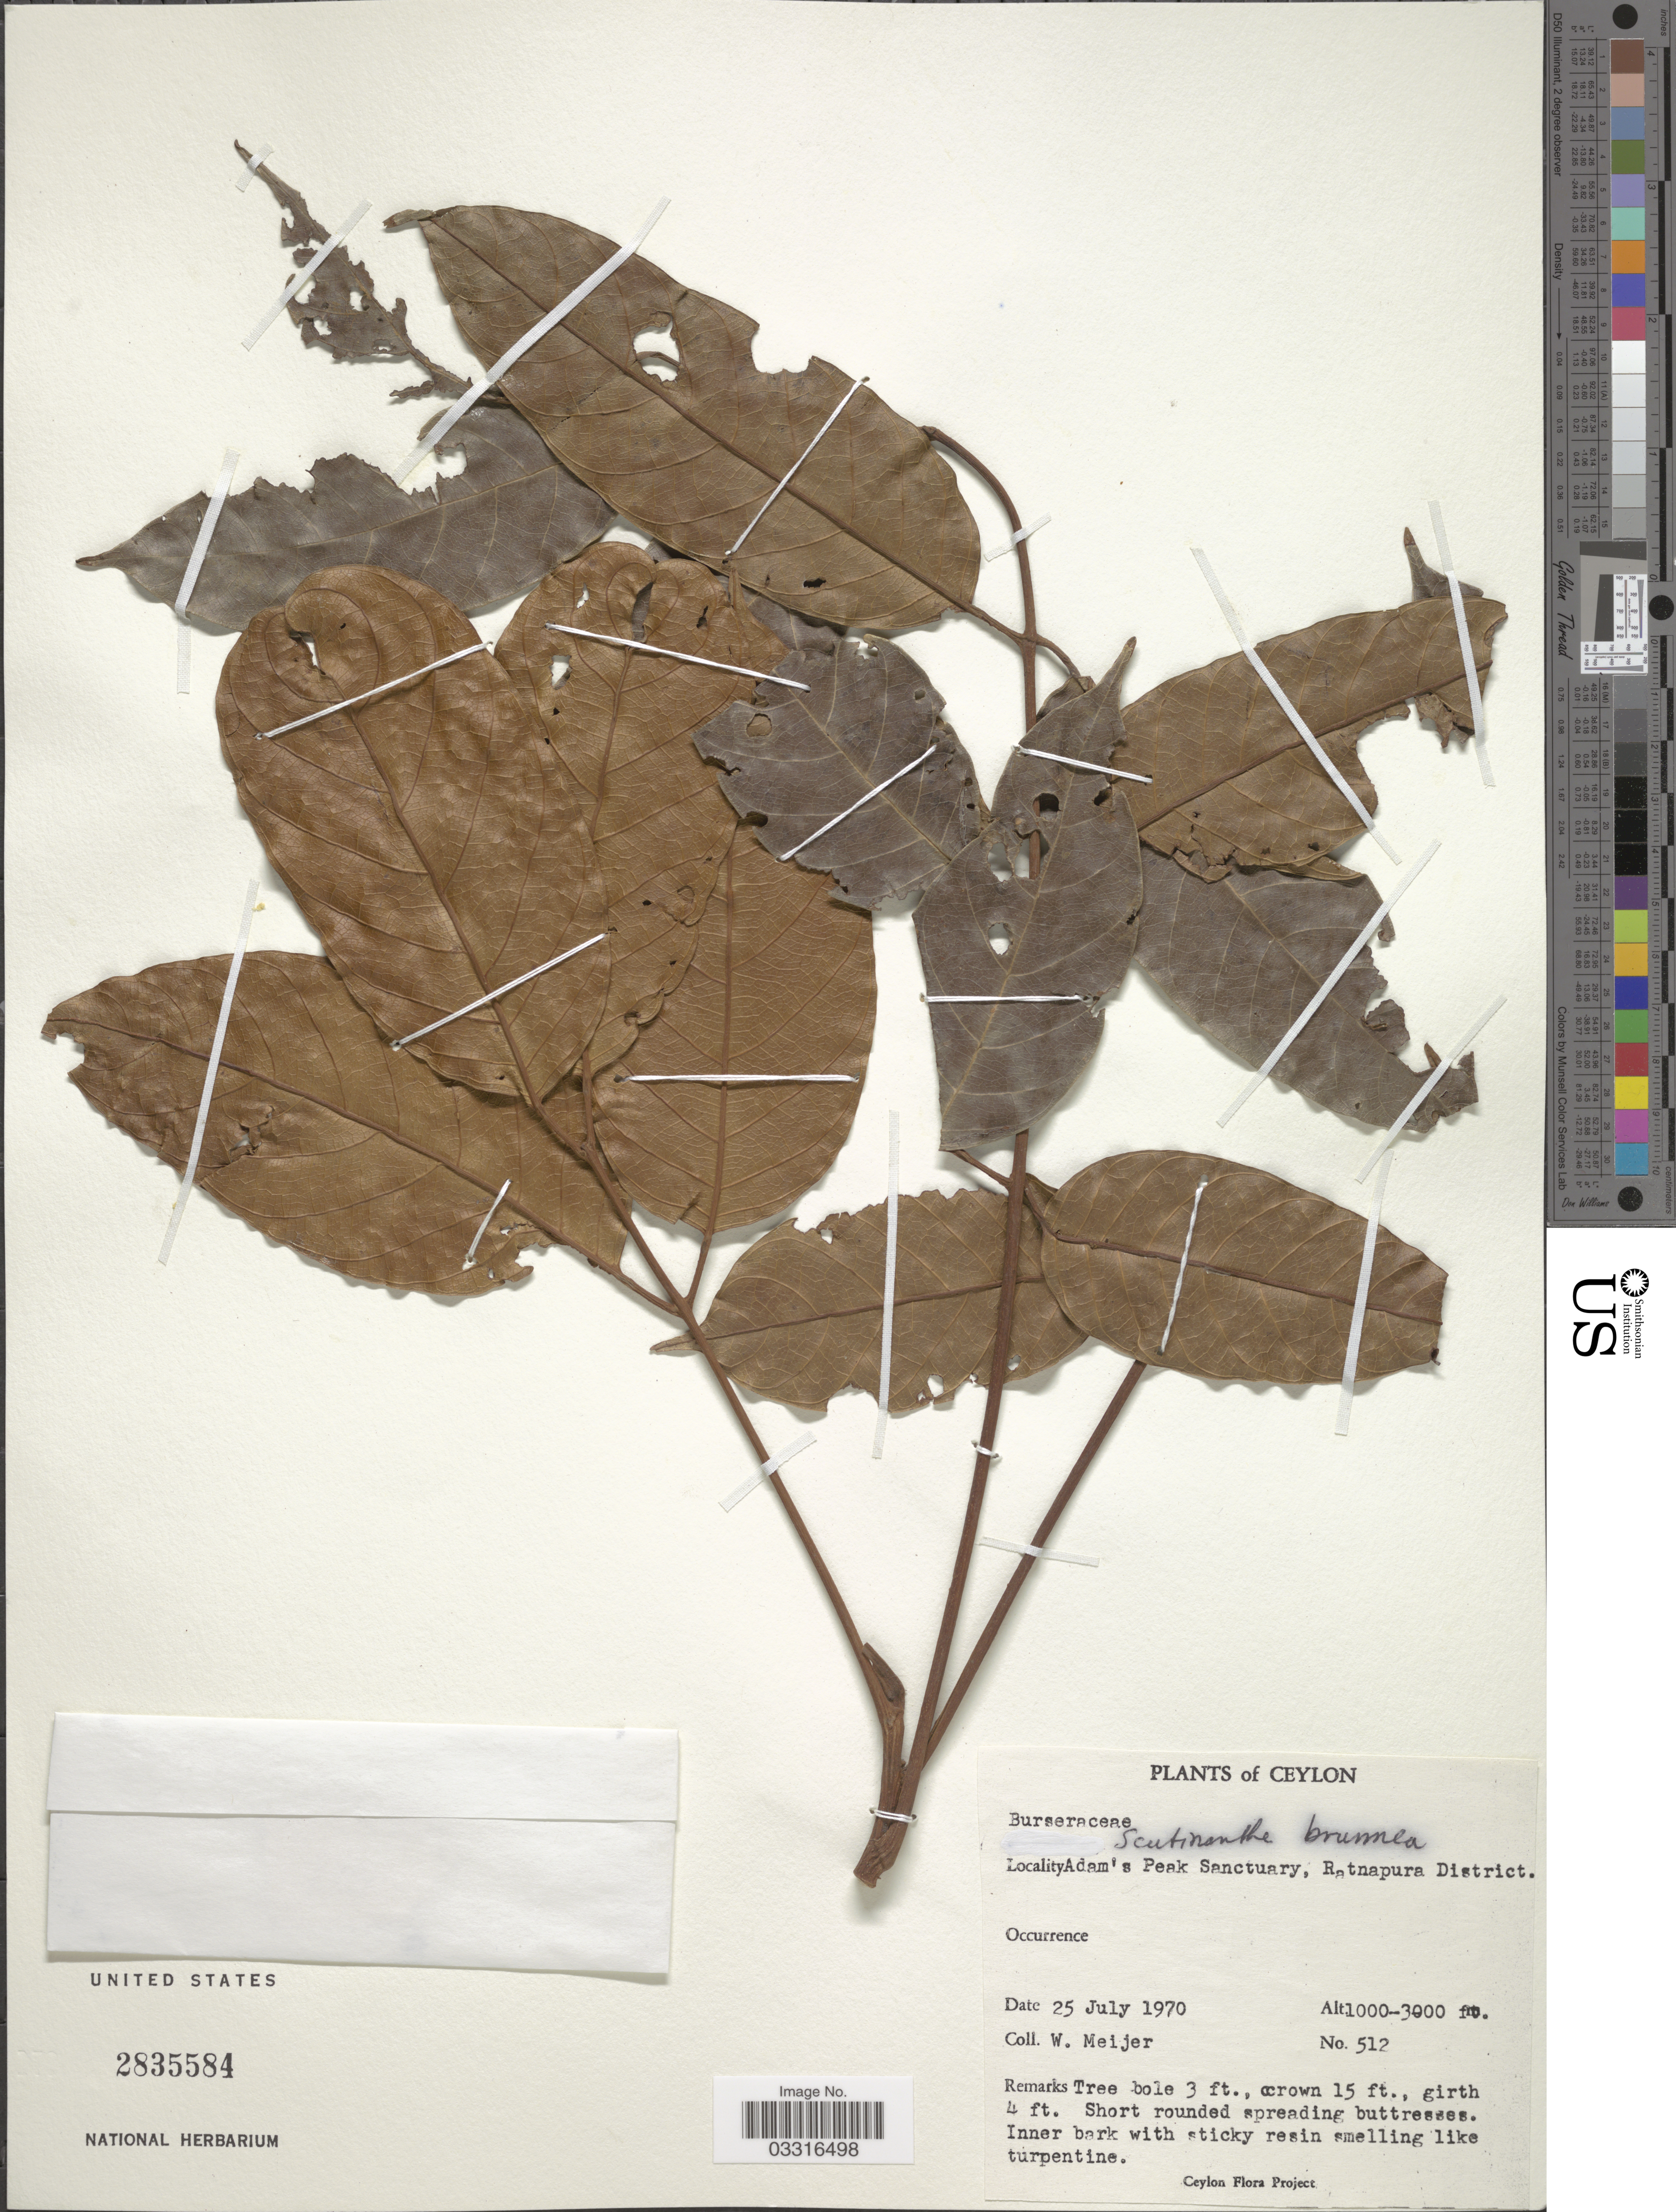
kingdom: Plantae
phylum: Tracheophyta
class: Magnoliopsida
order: Sapindales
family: Burseraceae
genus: Scutinanthe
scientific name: Scutinanthe brunnea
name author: Thwaites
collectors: W. Meijer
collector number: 512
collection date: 1970-07-25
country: Sri Lanka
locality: Ceylon. Adam's Peak Sanctuary, Ratnapura District.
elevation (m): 305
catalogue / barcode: US 2835584